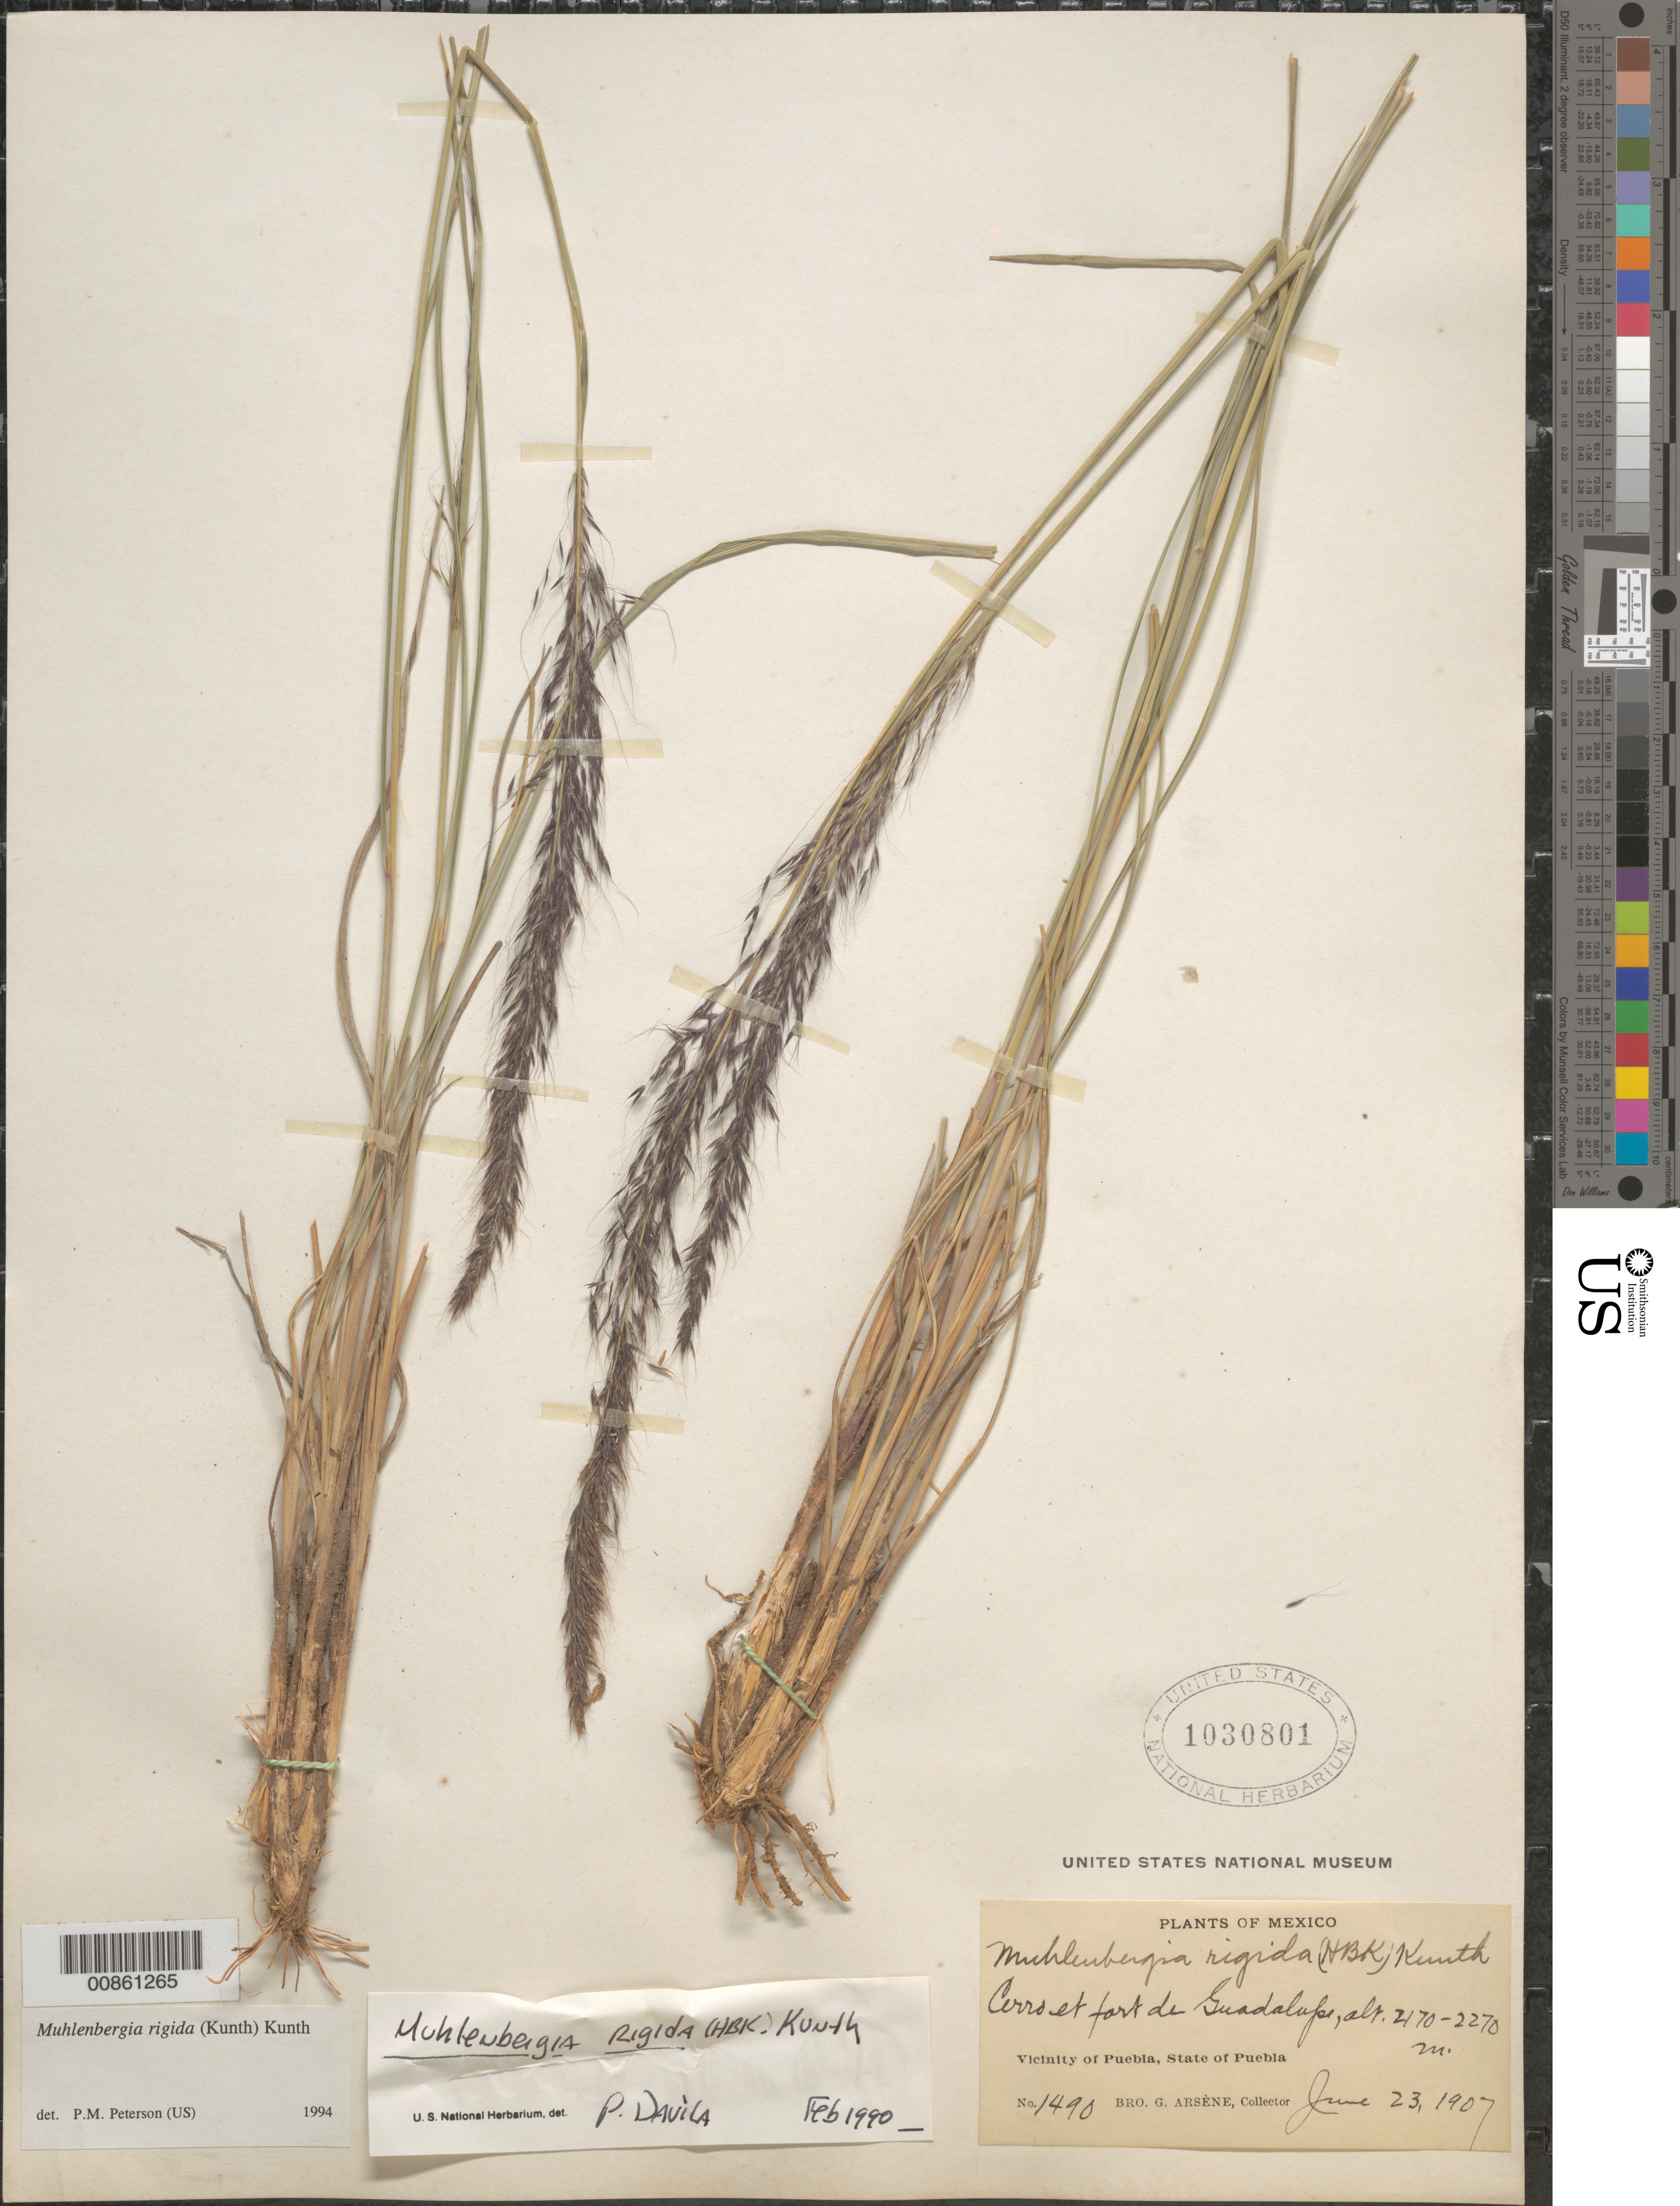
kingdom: Plantae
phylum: Tracheophyta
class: Liliopsida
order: Poales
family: Poaceae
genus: Muhlenbergia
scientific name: Muhlenbergia rigida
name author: (Kunth) Kunth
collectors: Bro. G. Arsène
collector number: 1490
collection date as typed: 23 Jul 1907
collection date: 1907-07-23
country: Mexico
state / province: Puebla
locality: Cerro Guadalupe, vicinity of Puebla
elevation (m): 2170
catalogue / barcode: US 1030801